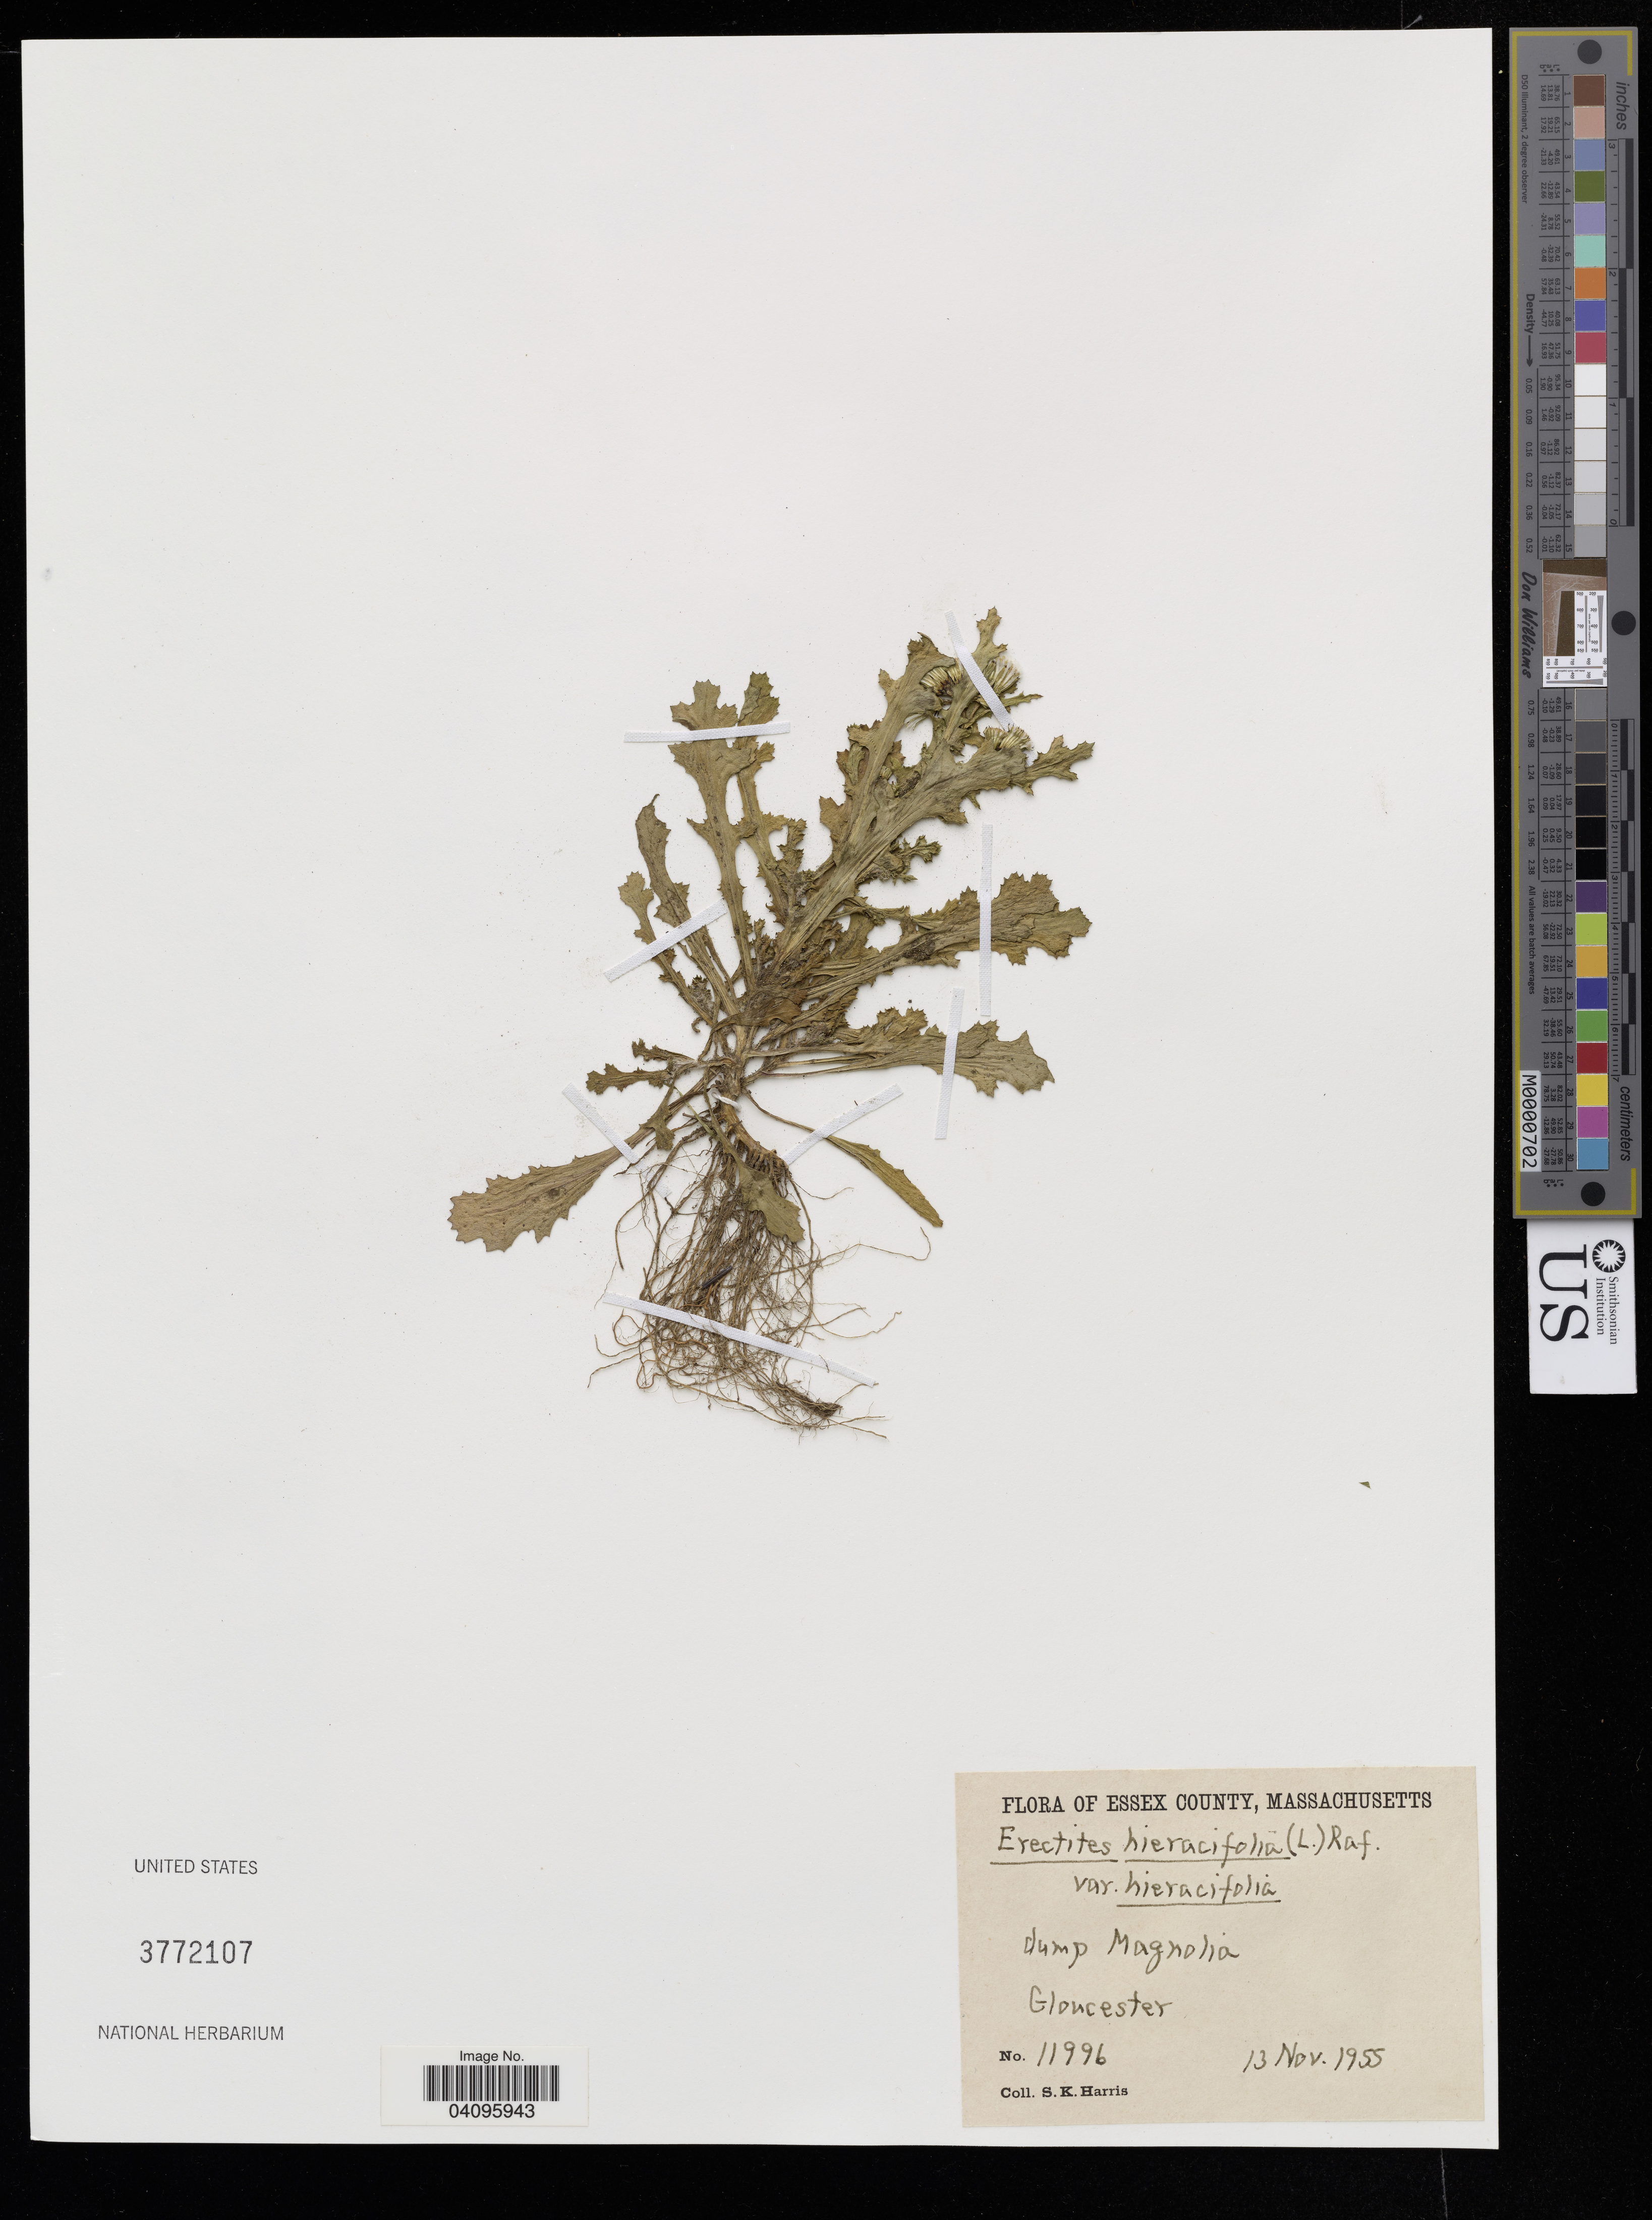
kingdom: Plantae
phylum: Tracheophyta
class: Magnoliopsida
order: Asterales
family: Asteraceae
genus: Erechtites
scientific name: Erechtites hieraciifolius var. hieraciifolius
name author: (L.) Raf. ex DC.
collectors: S. Harris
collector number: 11996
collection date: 1955-11-13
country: United States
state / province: Massachusetts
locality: Essex County, Gloncester.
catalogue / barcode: US 3772107